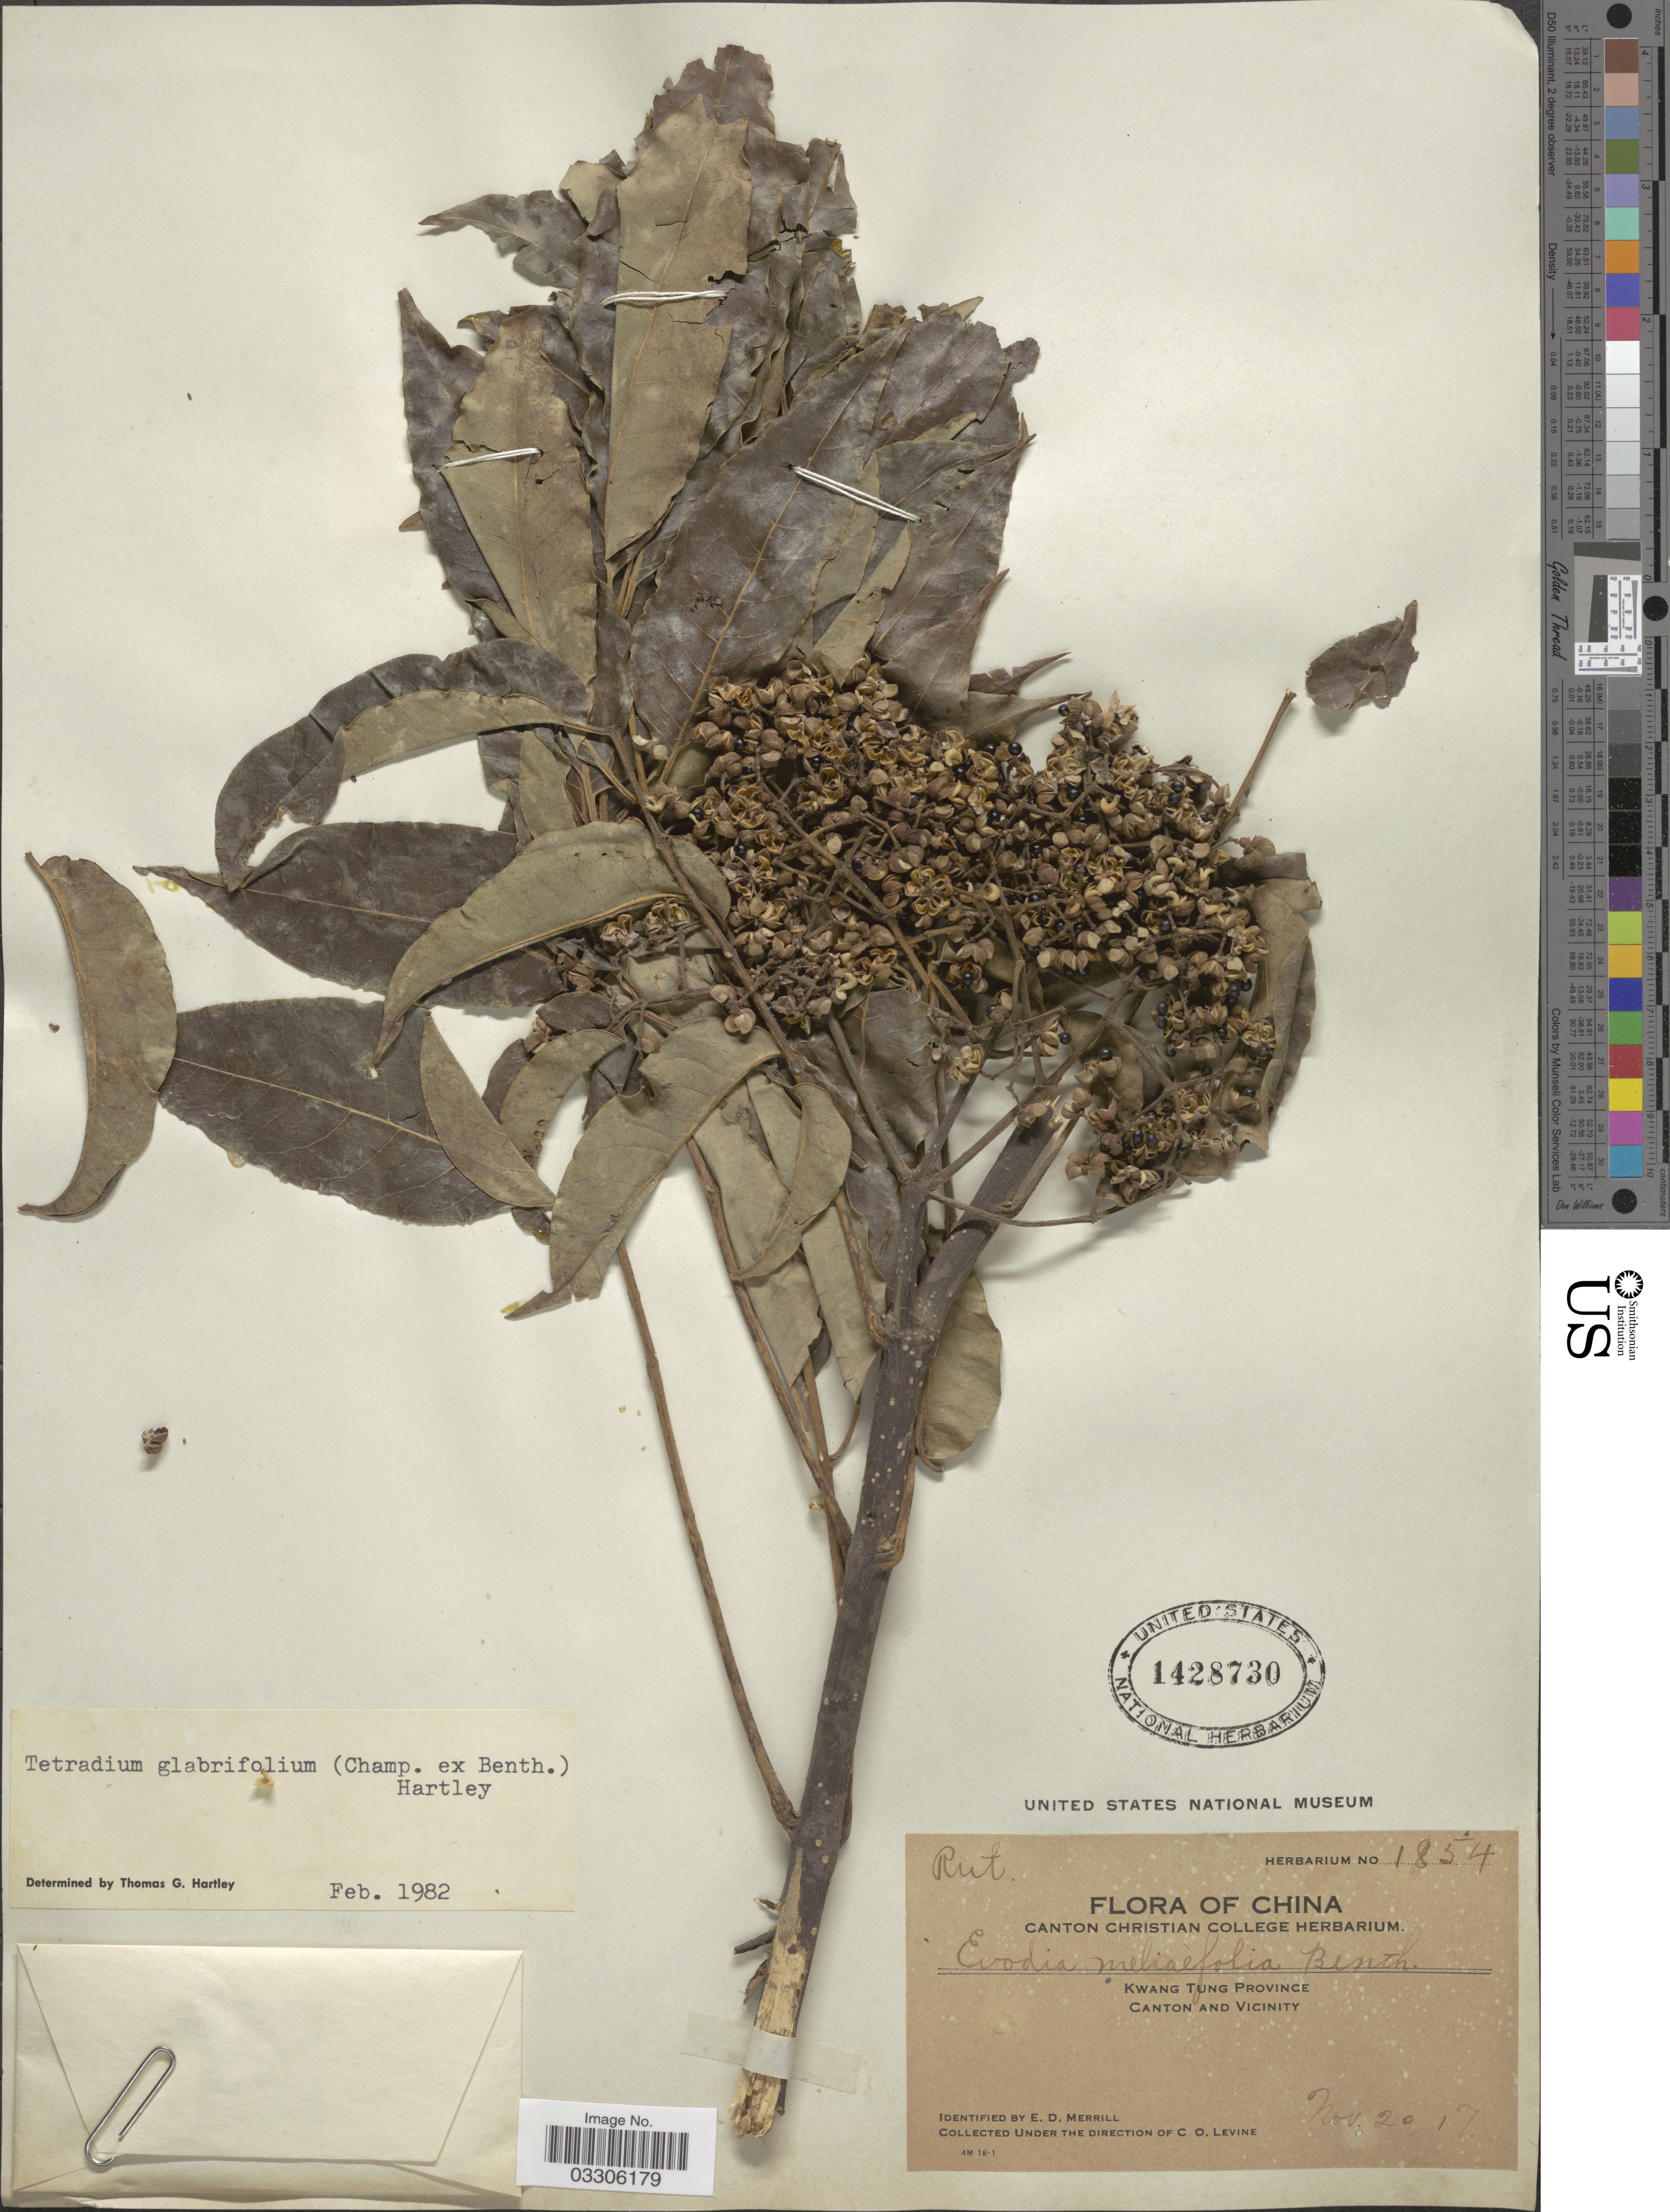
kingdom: Plantae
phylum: Tracheophyta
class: Magnoliopsida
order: Sapindales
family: Rutaceae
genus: Tetradium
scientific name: Tetradium glabrifolium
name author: (Champ. ex Benth.) T.G. Hartley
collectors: C. O. Levine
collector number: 1854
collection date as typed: Transcribed d/m/y: 20/11/17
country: China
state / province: Guangdong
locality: Kwang Tung Province. Canton and Vicinity.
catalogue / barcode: US 1428730